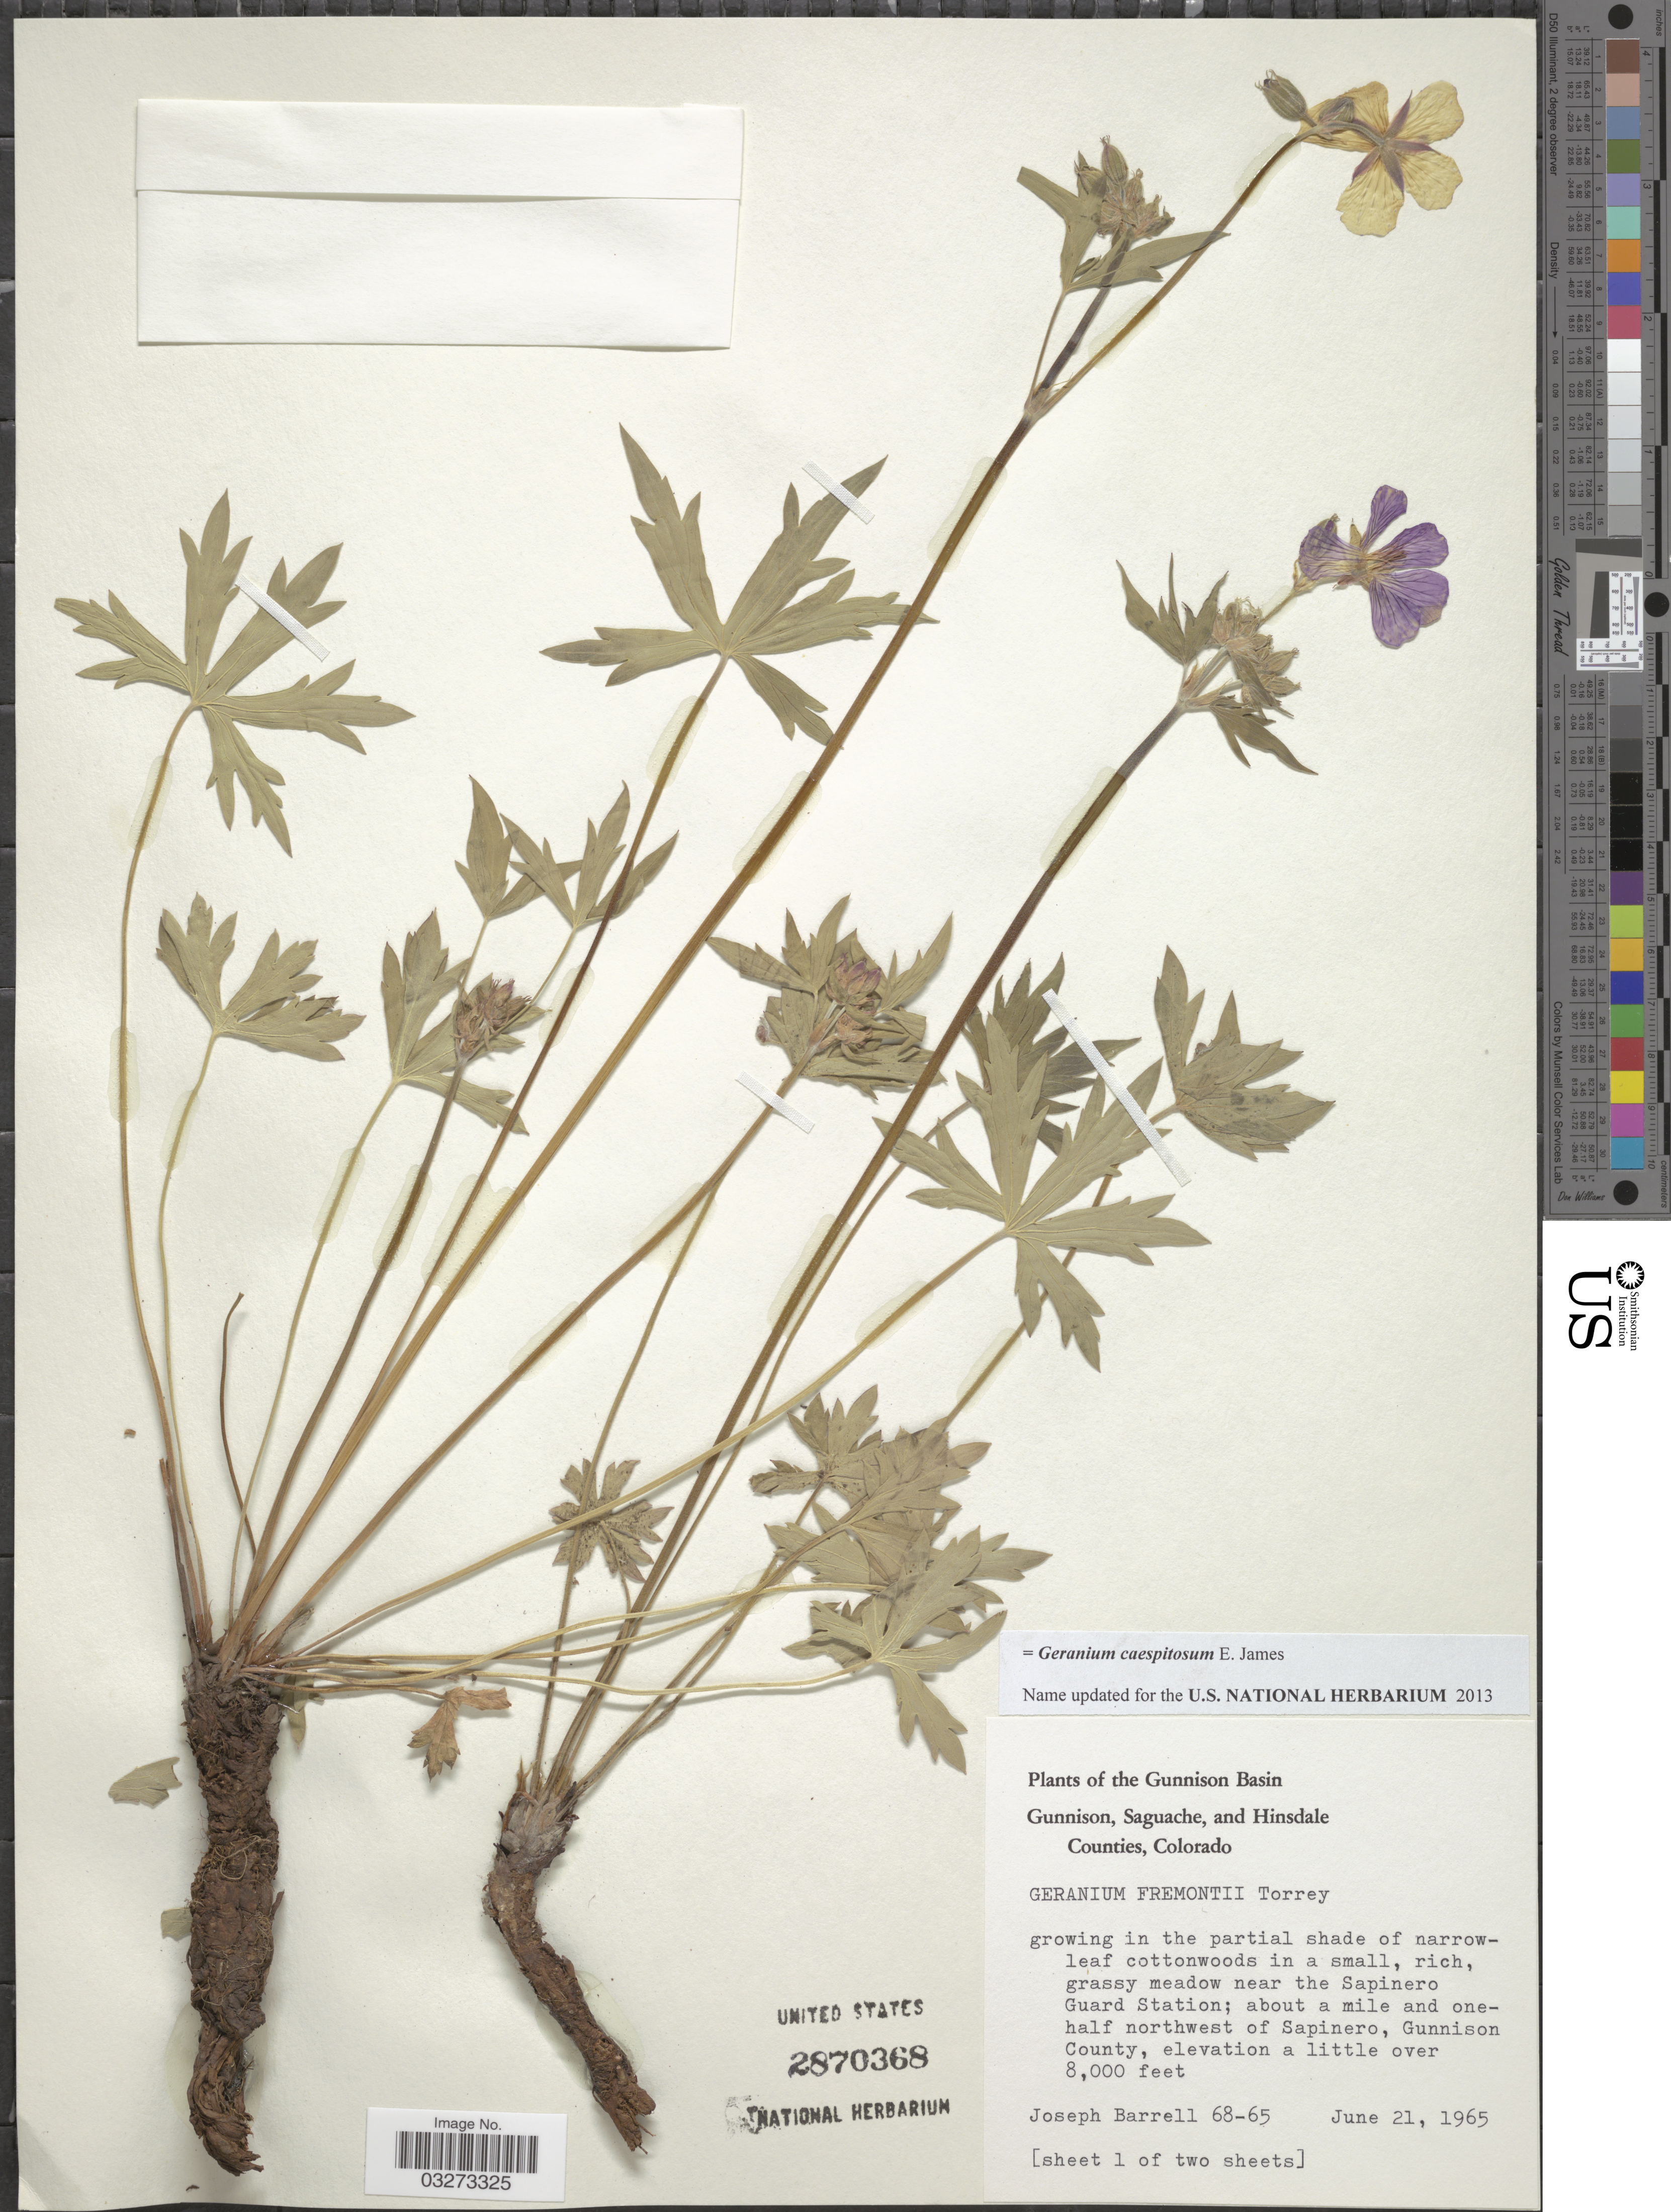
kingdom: Plantae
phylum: Tracheophyta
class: Magnoliopsida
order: Geraniales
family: Geraniaceae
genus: Geranium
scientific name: Geranium caespitosum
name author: E. James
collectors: J. Barrell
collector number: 68-65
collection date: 1965-06-21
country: United States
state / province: Colorado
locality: The Gunnison Basin. Grassy meadow near the Sapinero Guard Station; about a mile and one-half northwest of Sapinero, Gunnison County.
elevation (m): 2438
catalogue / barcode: US 2870368